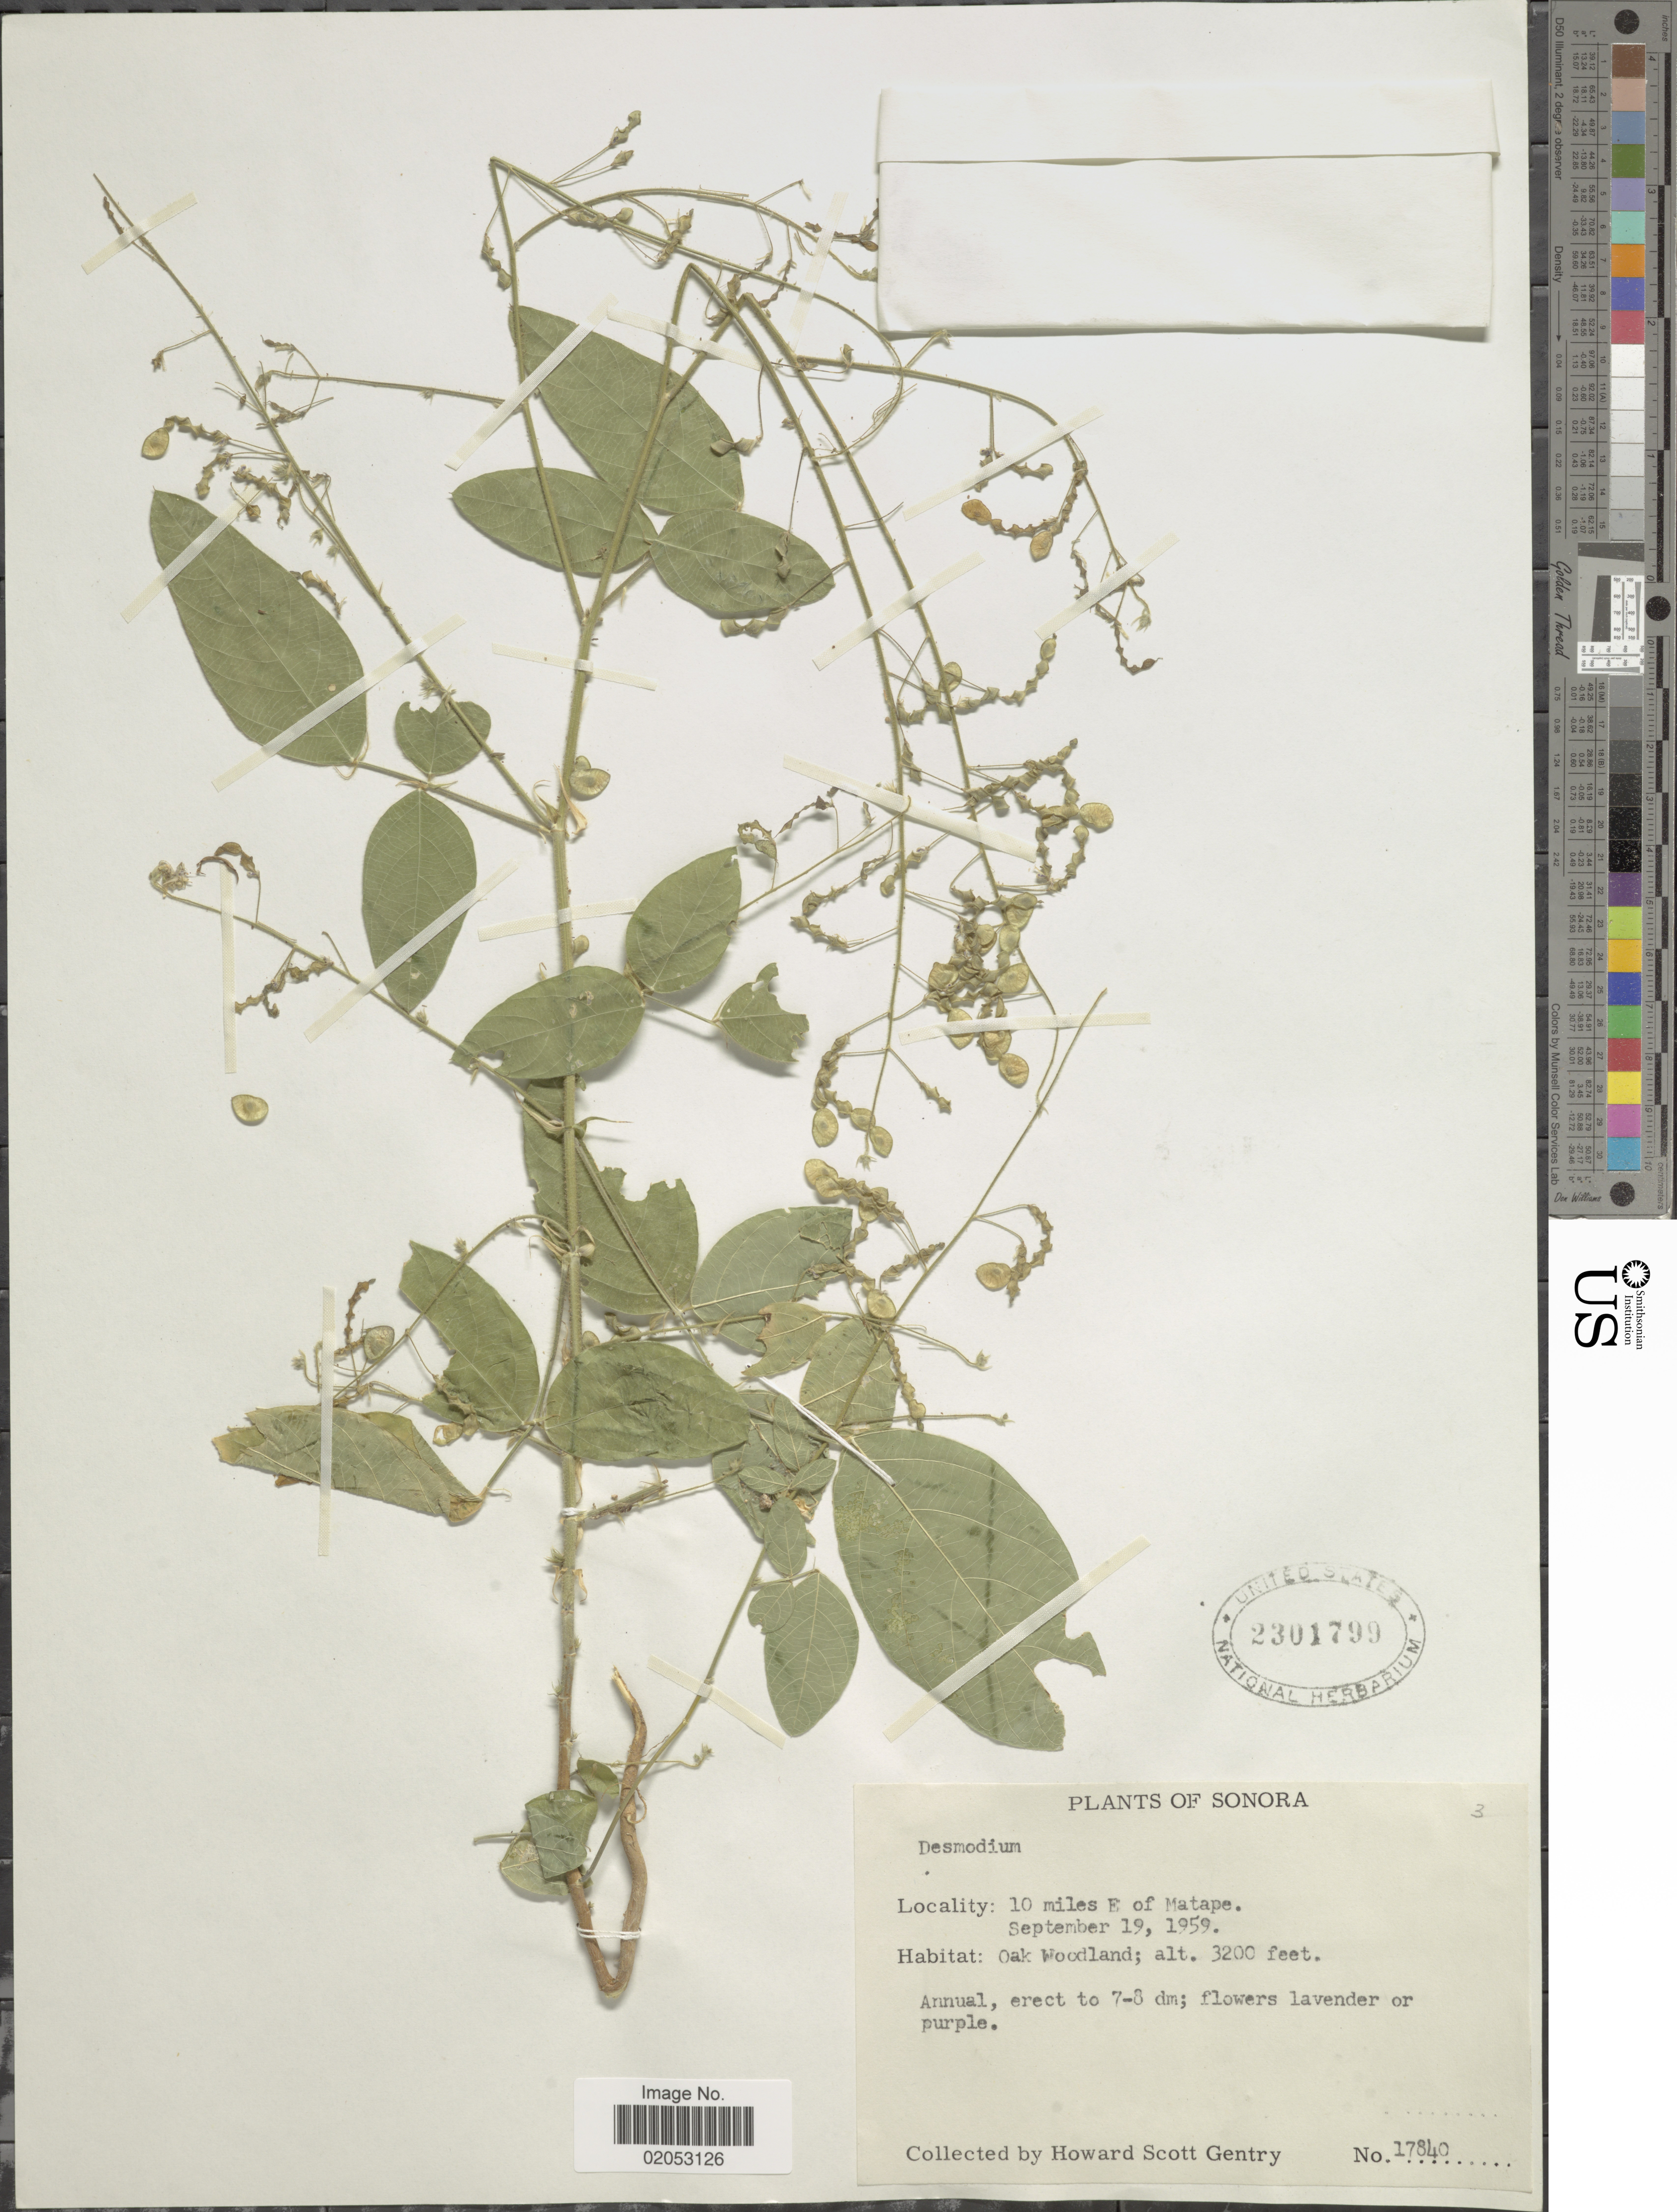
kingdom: Plantae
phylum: Tracheophyta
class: Magnoliopsida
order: Fabales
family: Fabaceae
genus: Desmodium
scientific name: Desmodium sp.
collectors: H. S. Gentry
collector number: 17840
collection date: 1959-09-19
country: Mexico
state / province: Sonora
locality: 10 miles E of Matape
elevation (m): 975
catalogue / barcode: US 2301799